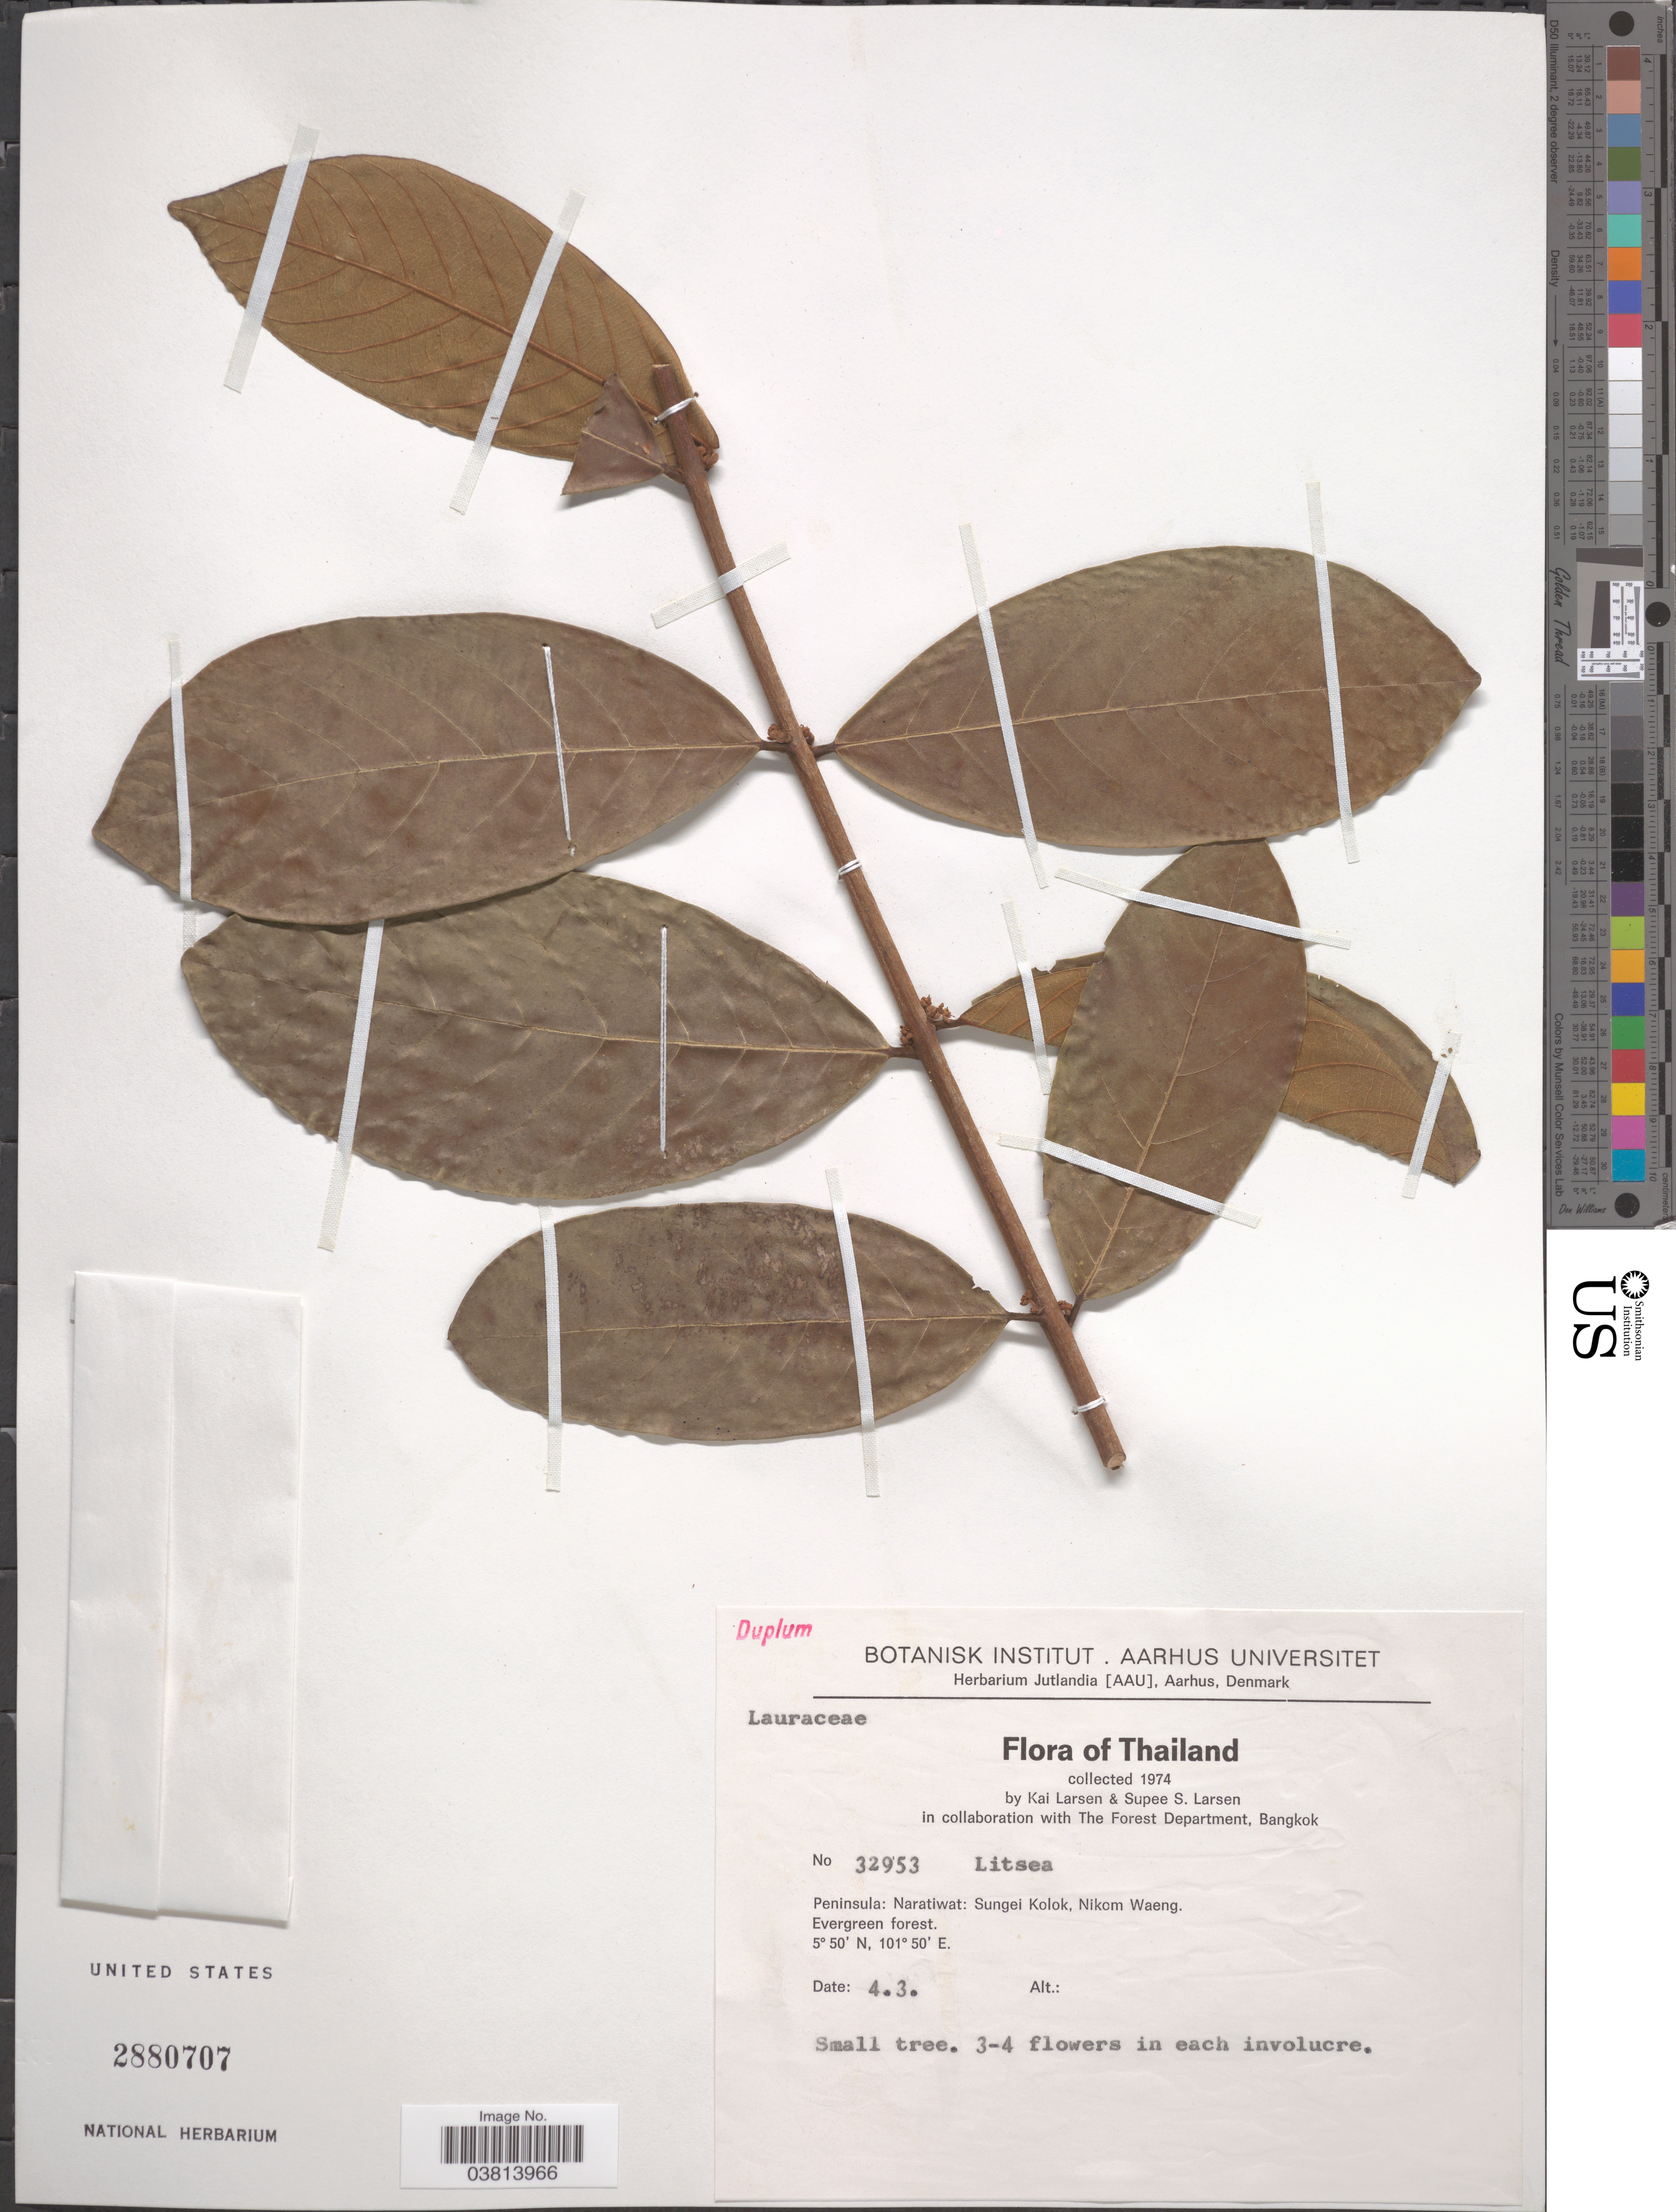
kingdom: Plantae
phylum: Tracheophyta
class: Magnoliopsida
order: Laurales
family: Lauraceae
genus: Litsea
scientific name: Litsea sp.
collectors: K. Larsen & S. Larsen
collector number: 32953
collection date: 1974-03-04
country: Thailand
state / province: Narathiwat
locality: Peninsula: Naratiwat: Sungei Kolok, Nikom Waeng.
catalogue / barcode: US 2880707